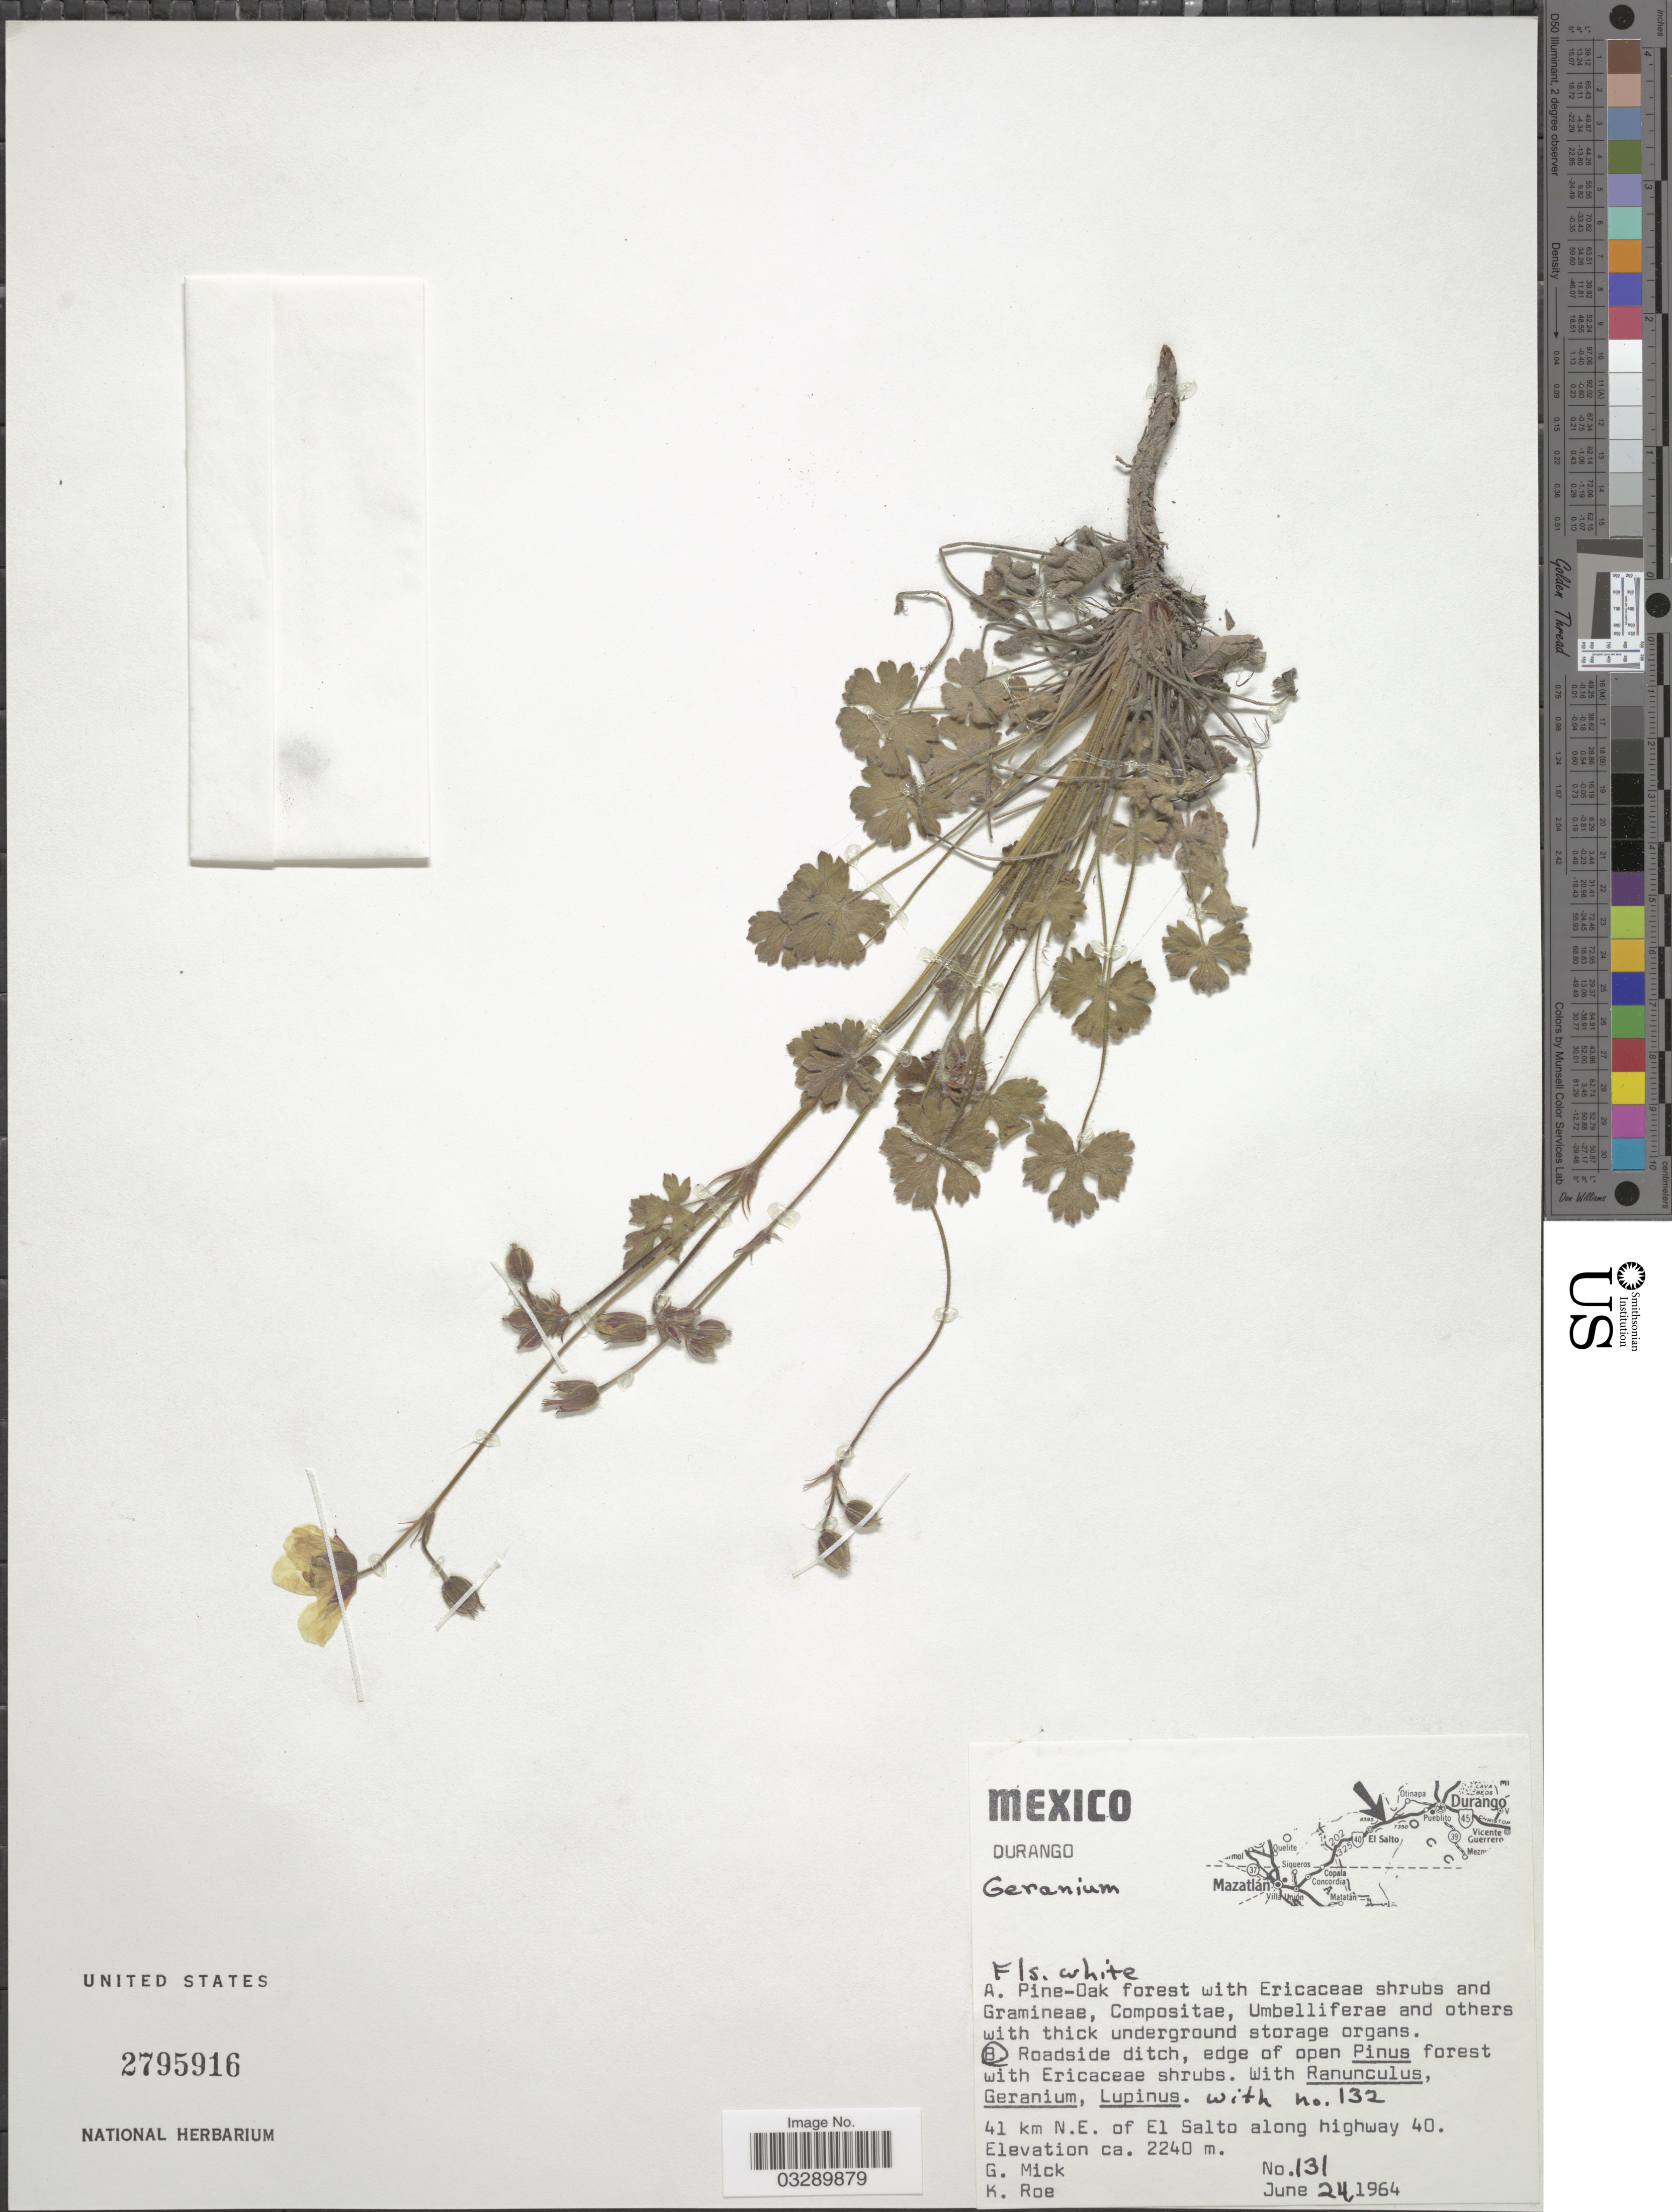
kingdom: Plantae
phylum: Tracheophyta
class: Magnoliopsida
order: Geraniales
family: Geraniaceae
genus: Geranium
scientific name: Geranium sp.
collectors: G. Mick & K. Roe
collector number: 131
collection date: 1964-06-24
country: Mexico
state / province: Durango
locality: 41 km N.E. of El Salto along highway 40.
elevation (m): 2240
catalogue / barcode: US 2795916